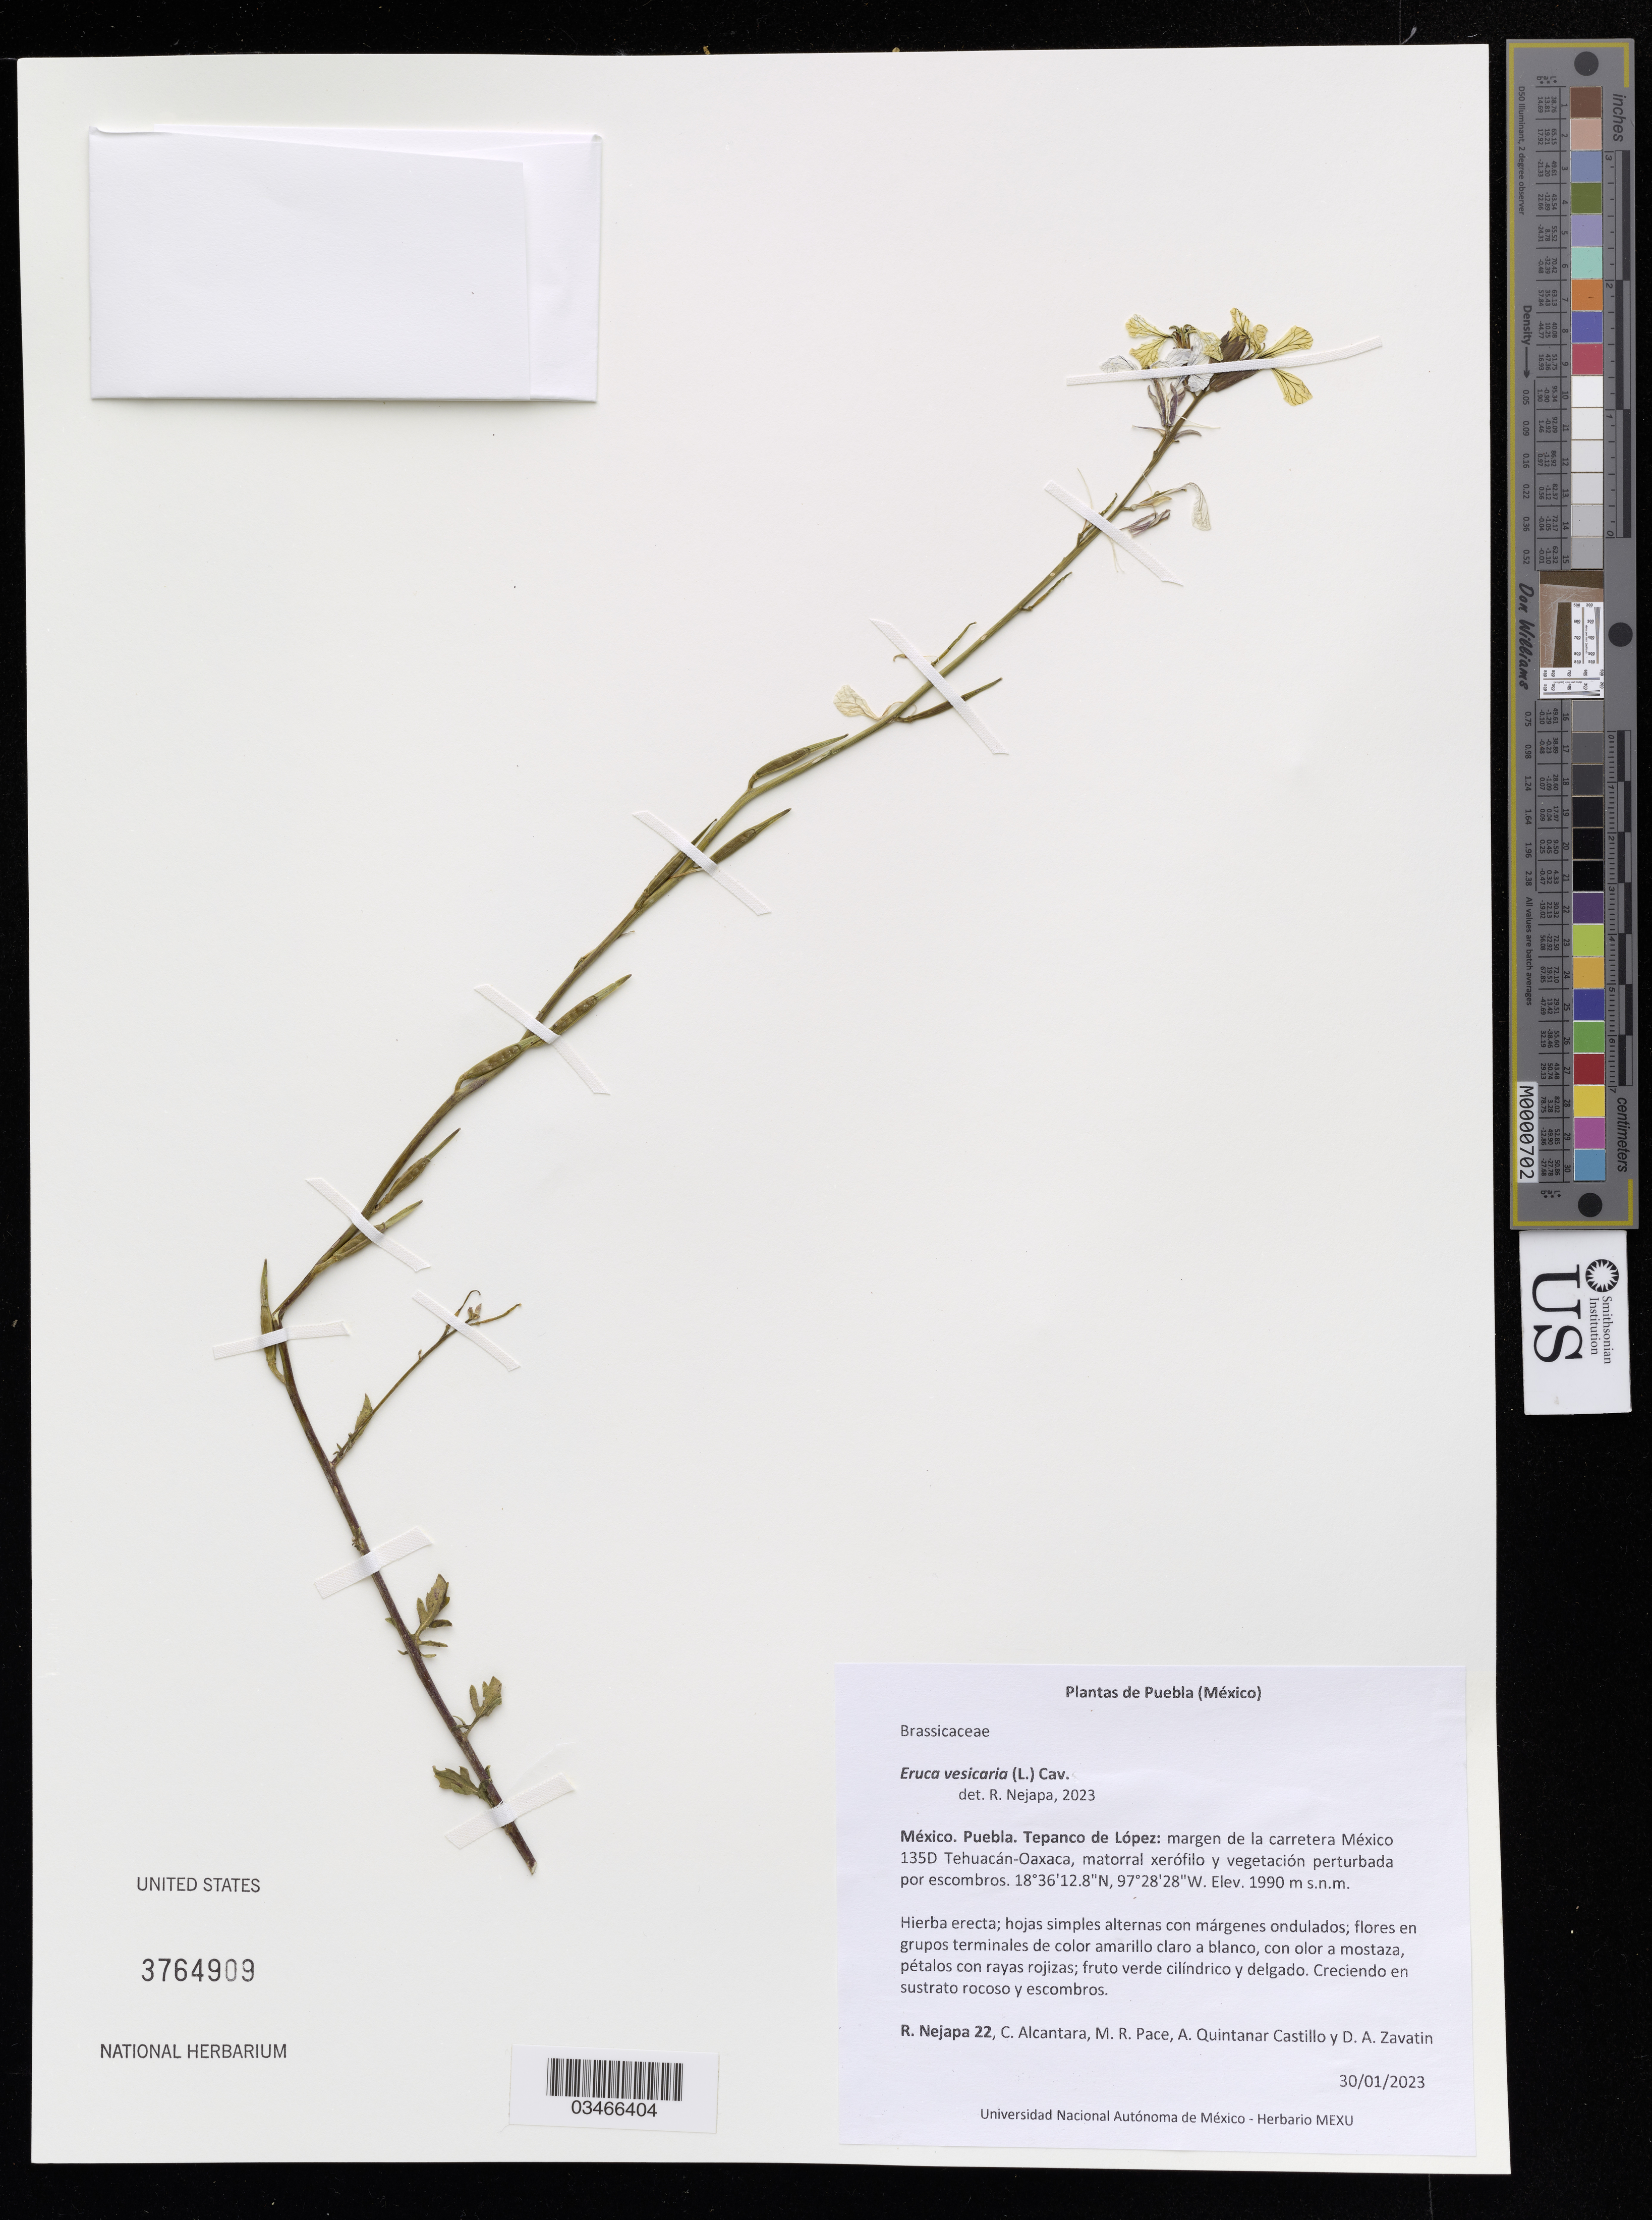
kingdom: Plantae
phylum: Tracheophyta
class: Magnoliopsida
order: Brassicales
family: Brassicaceae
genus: Eruca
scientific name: Eruca vesicaria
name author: (L.) Cav.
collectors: R. Nejapa Mendoza, C. Alcantara, M. R. Pace & A. Quintanar Castillo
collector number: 22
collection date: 2023-01-30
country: Mexico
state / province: Puebla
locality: Tepanco de López: margen de la carretera México 135D Tehuacán-Oaxaca.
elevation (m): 1990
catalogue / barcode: US 3764909